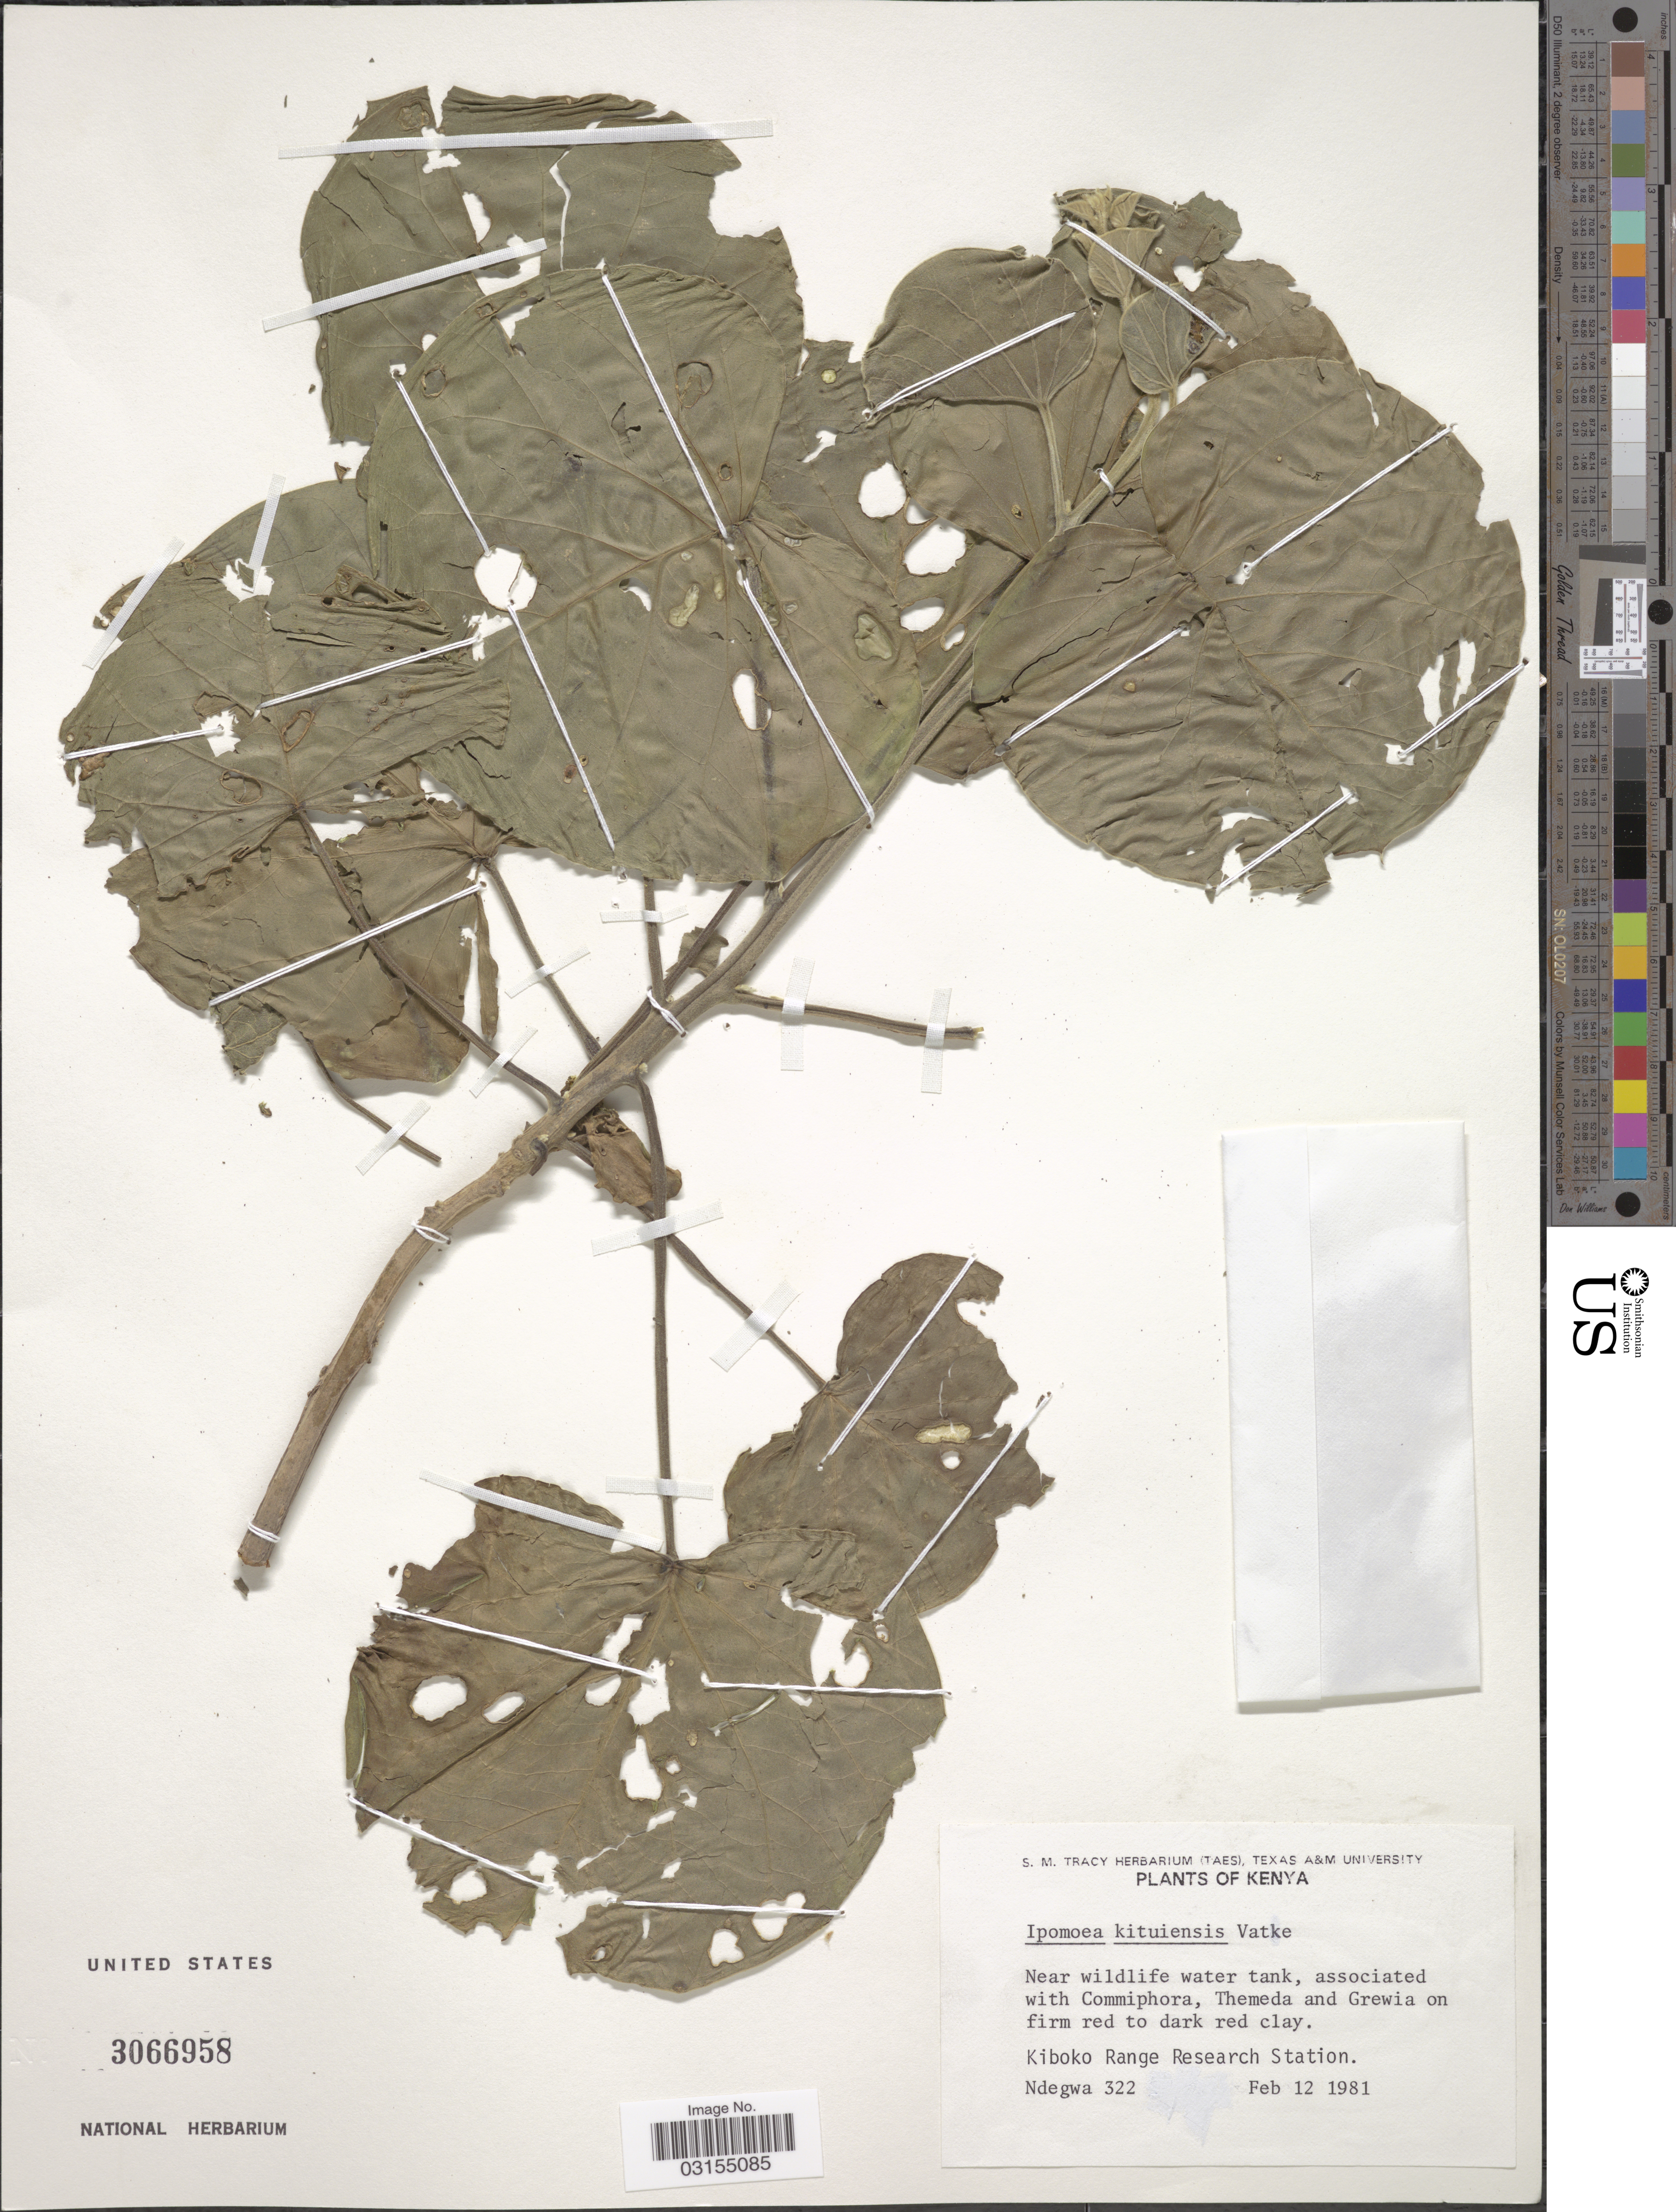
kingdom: Plantae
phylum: Tracheophyta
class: Magnoliopsida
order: Solanales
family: Convolvulaceae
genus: Ipomoea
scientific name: Ipomoea kituiensis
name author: Vatke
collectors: -. Ndegwa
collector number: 322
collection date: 1981-02-12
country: Kenya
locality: Near wildlife water tank. Kibobo Range Research Station.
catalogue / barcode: US 3066958